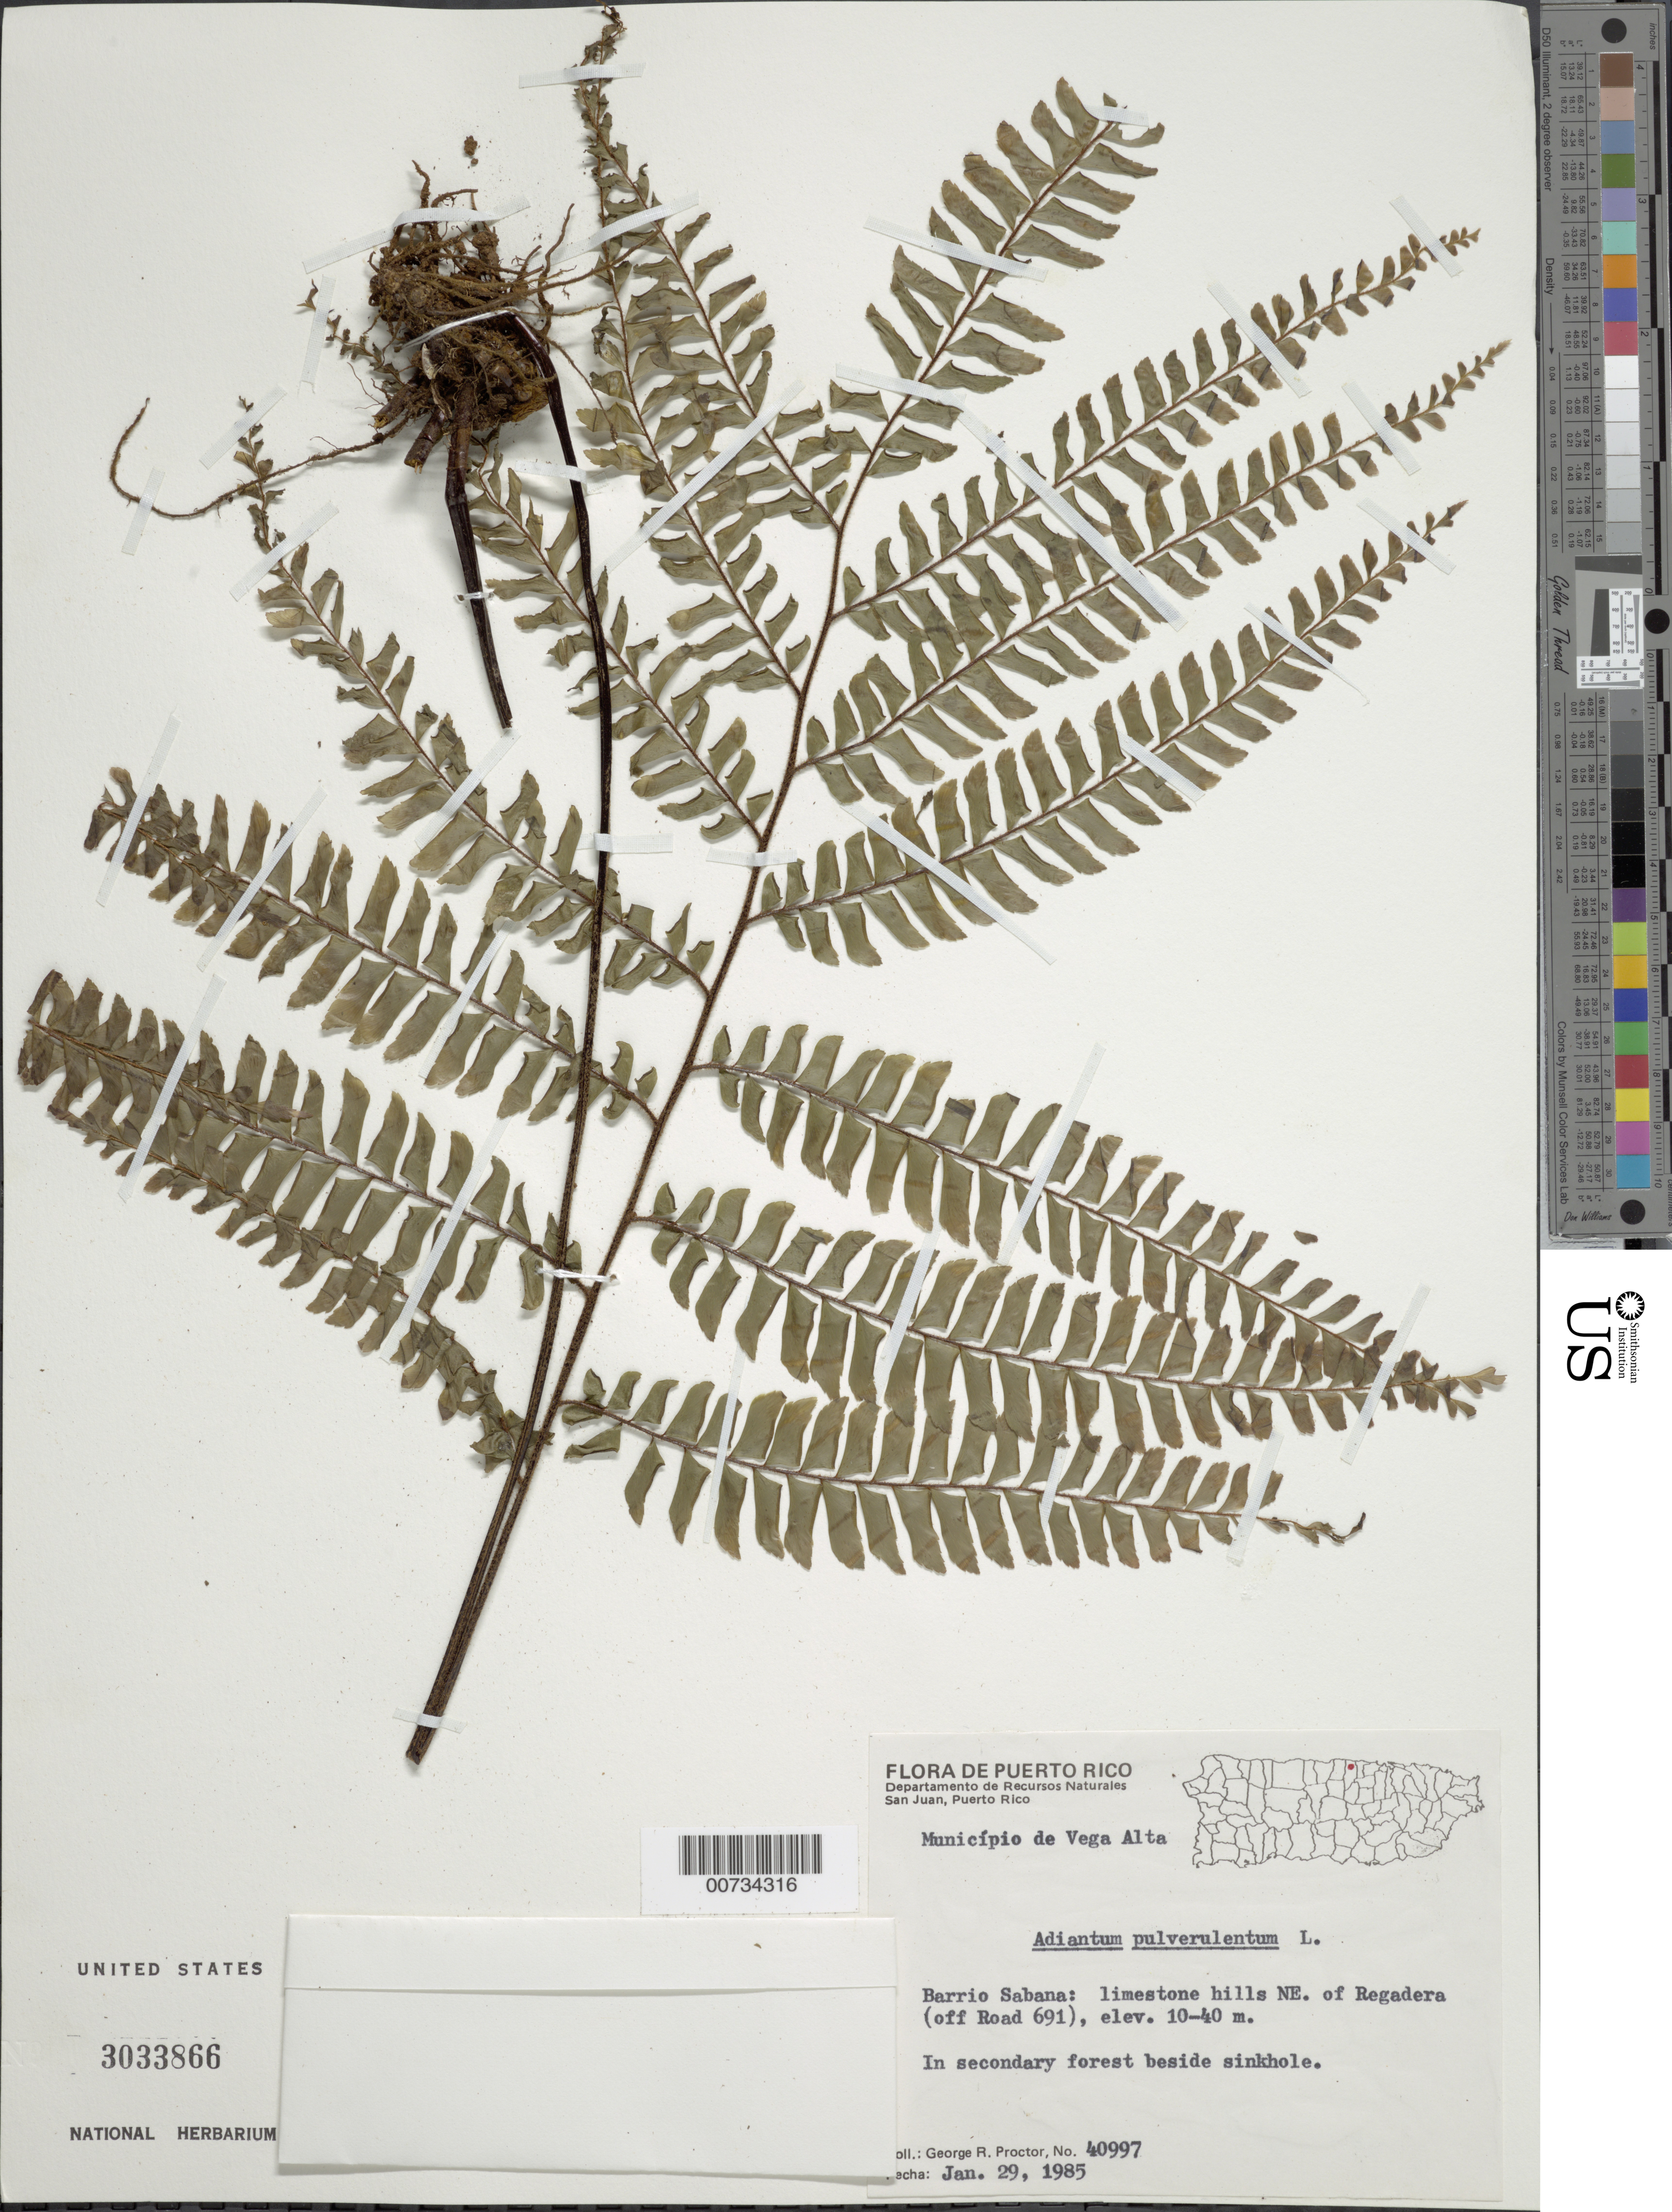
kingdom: Plantae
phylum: Tracheophyta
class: Polypodiopsida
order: Polypodiales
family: Pteridaceae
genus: Adiantum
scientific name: Adiantum pulverulentum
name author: L.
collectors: G. R. Proctor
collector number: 40997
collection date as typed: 29 Jan 1985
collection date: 1985-01-29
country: Puerto Rico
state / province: Vega Alta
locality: Mun. Vega Alta, Barrio Sabana: limestone hills NE of Regadera (off Road 691)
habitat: In secondary forest beside sinkhole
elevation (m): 10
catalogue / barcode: US 3033866